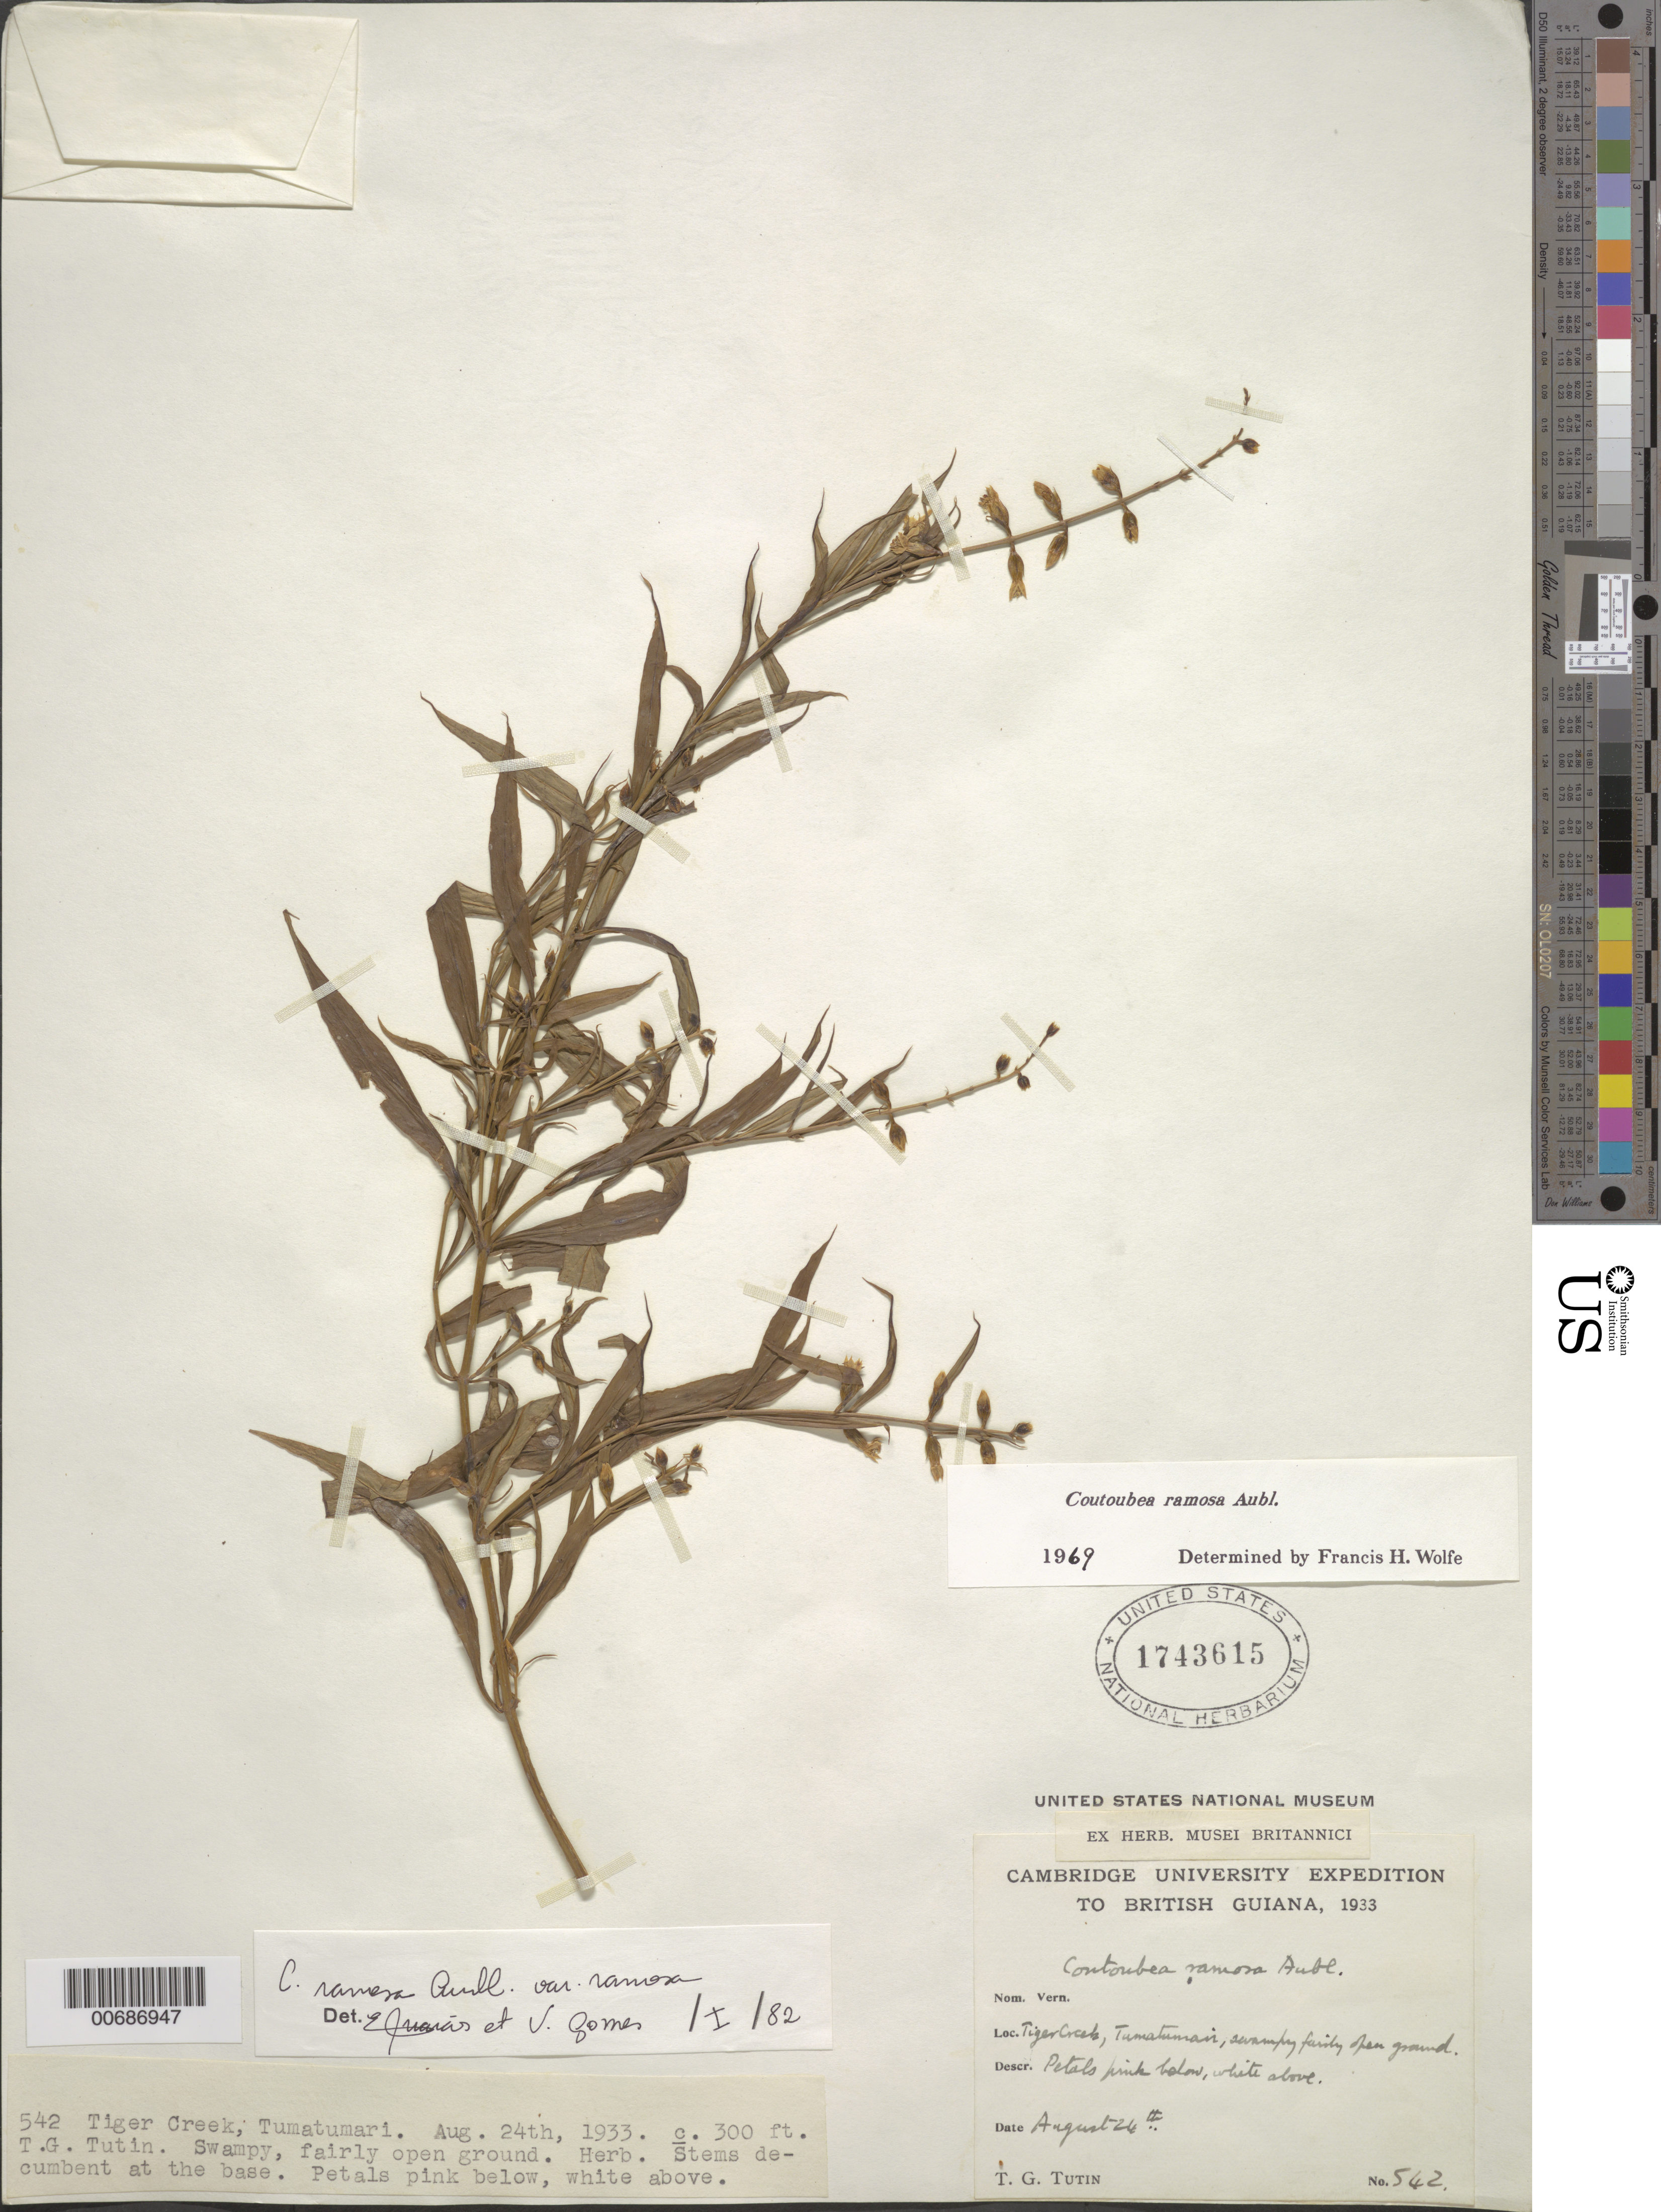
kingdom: Plantae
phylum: Tracheophyta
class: Magnoliopsida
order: Gentianales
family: Gentianaceae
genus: Coutoubea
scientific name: Coutoubea ramosa var. ramosa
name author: Aubl.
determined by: Guimaraes, E. F.; Gomes, V.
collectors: T. G. Tutin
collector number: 542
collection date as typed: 26-Aug-33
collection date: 1933-08-26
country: Guyana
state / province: Potaro-Siparuni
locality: Tiger Creek, Tumatumari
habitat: Swampy fairly open ground;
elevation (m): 90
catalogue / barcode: US 1743615